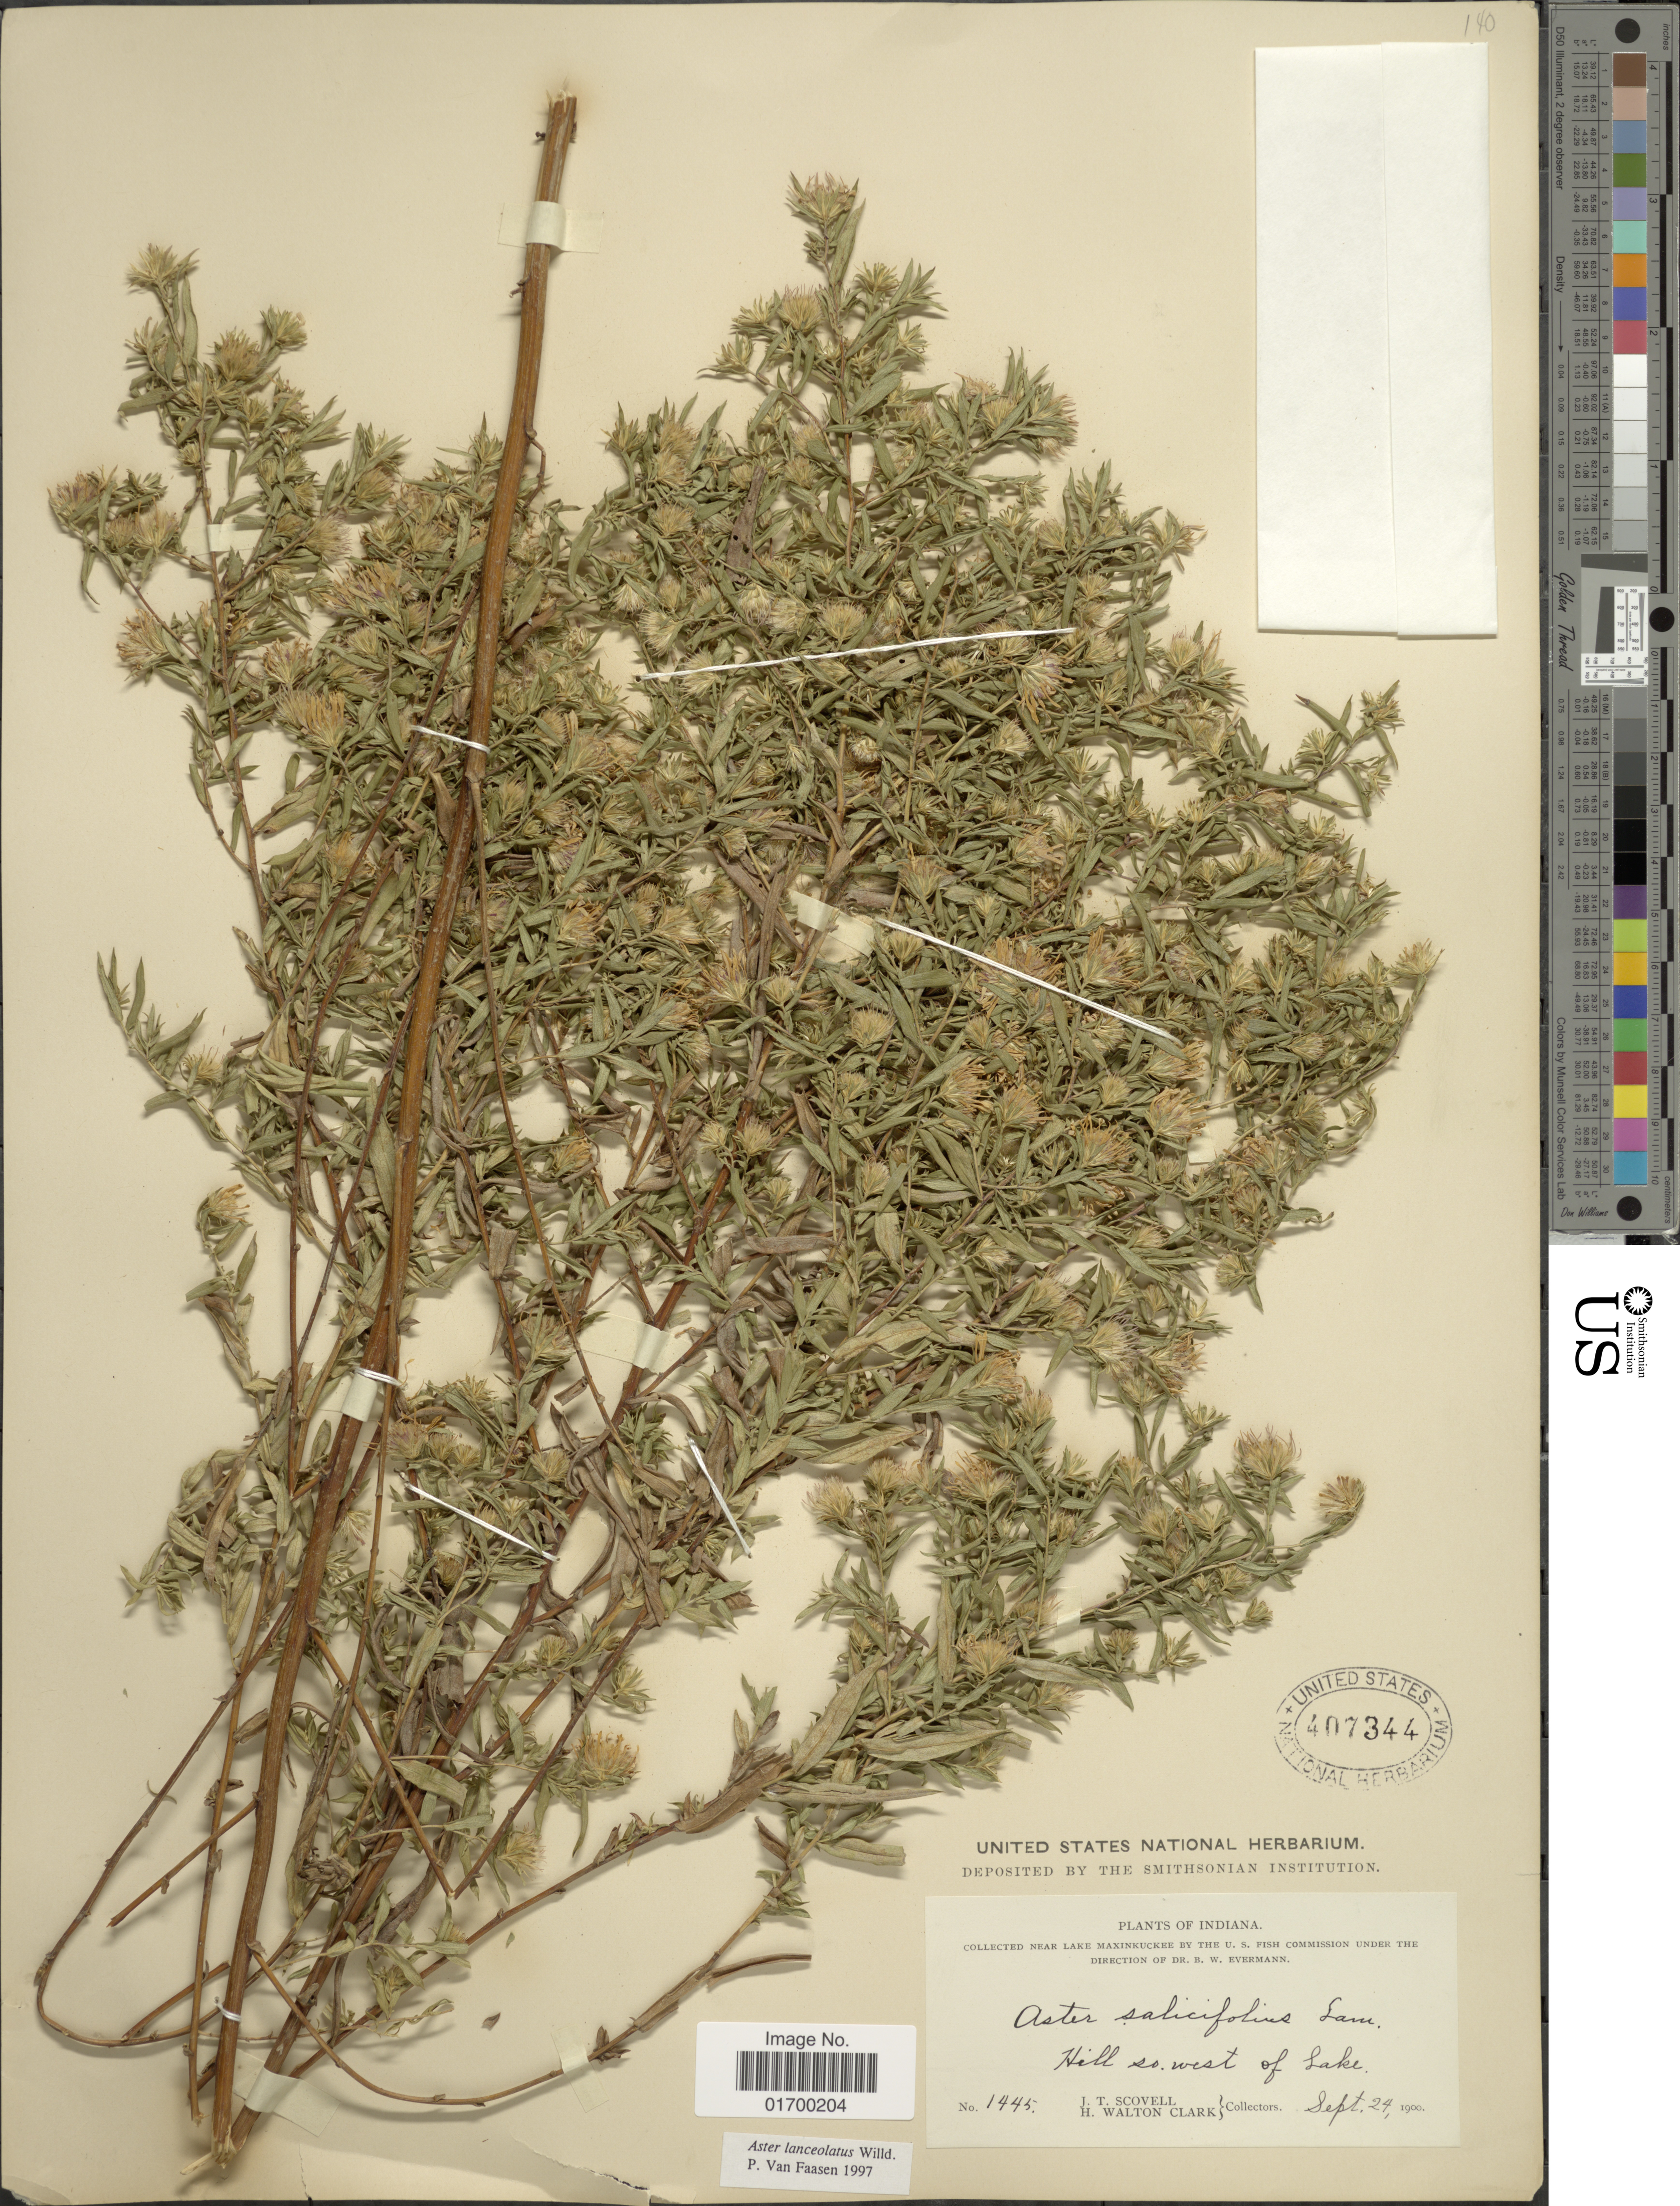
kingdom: Plantae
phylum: Tracheophyta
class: Magnoliopsida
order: Asterales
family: Asteraceae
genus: Symphyotrichum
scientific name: Symphyotrichum lanceolatum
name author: (Willd.) G.L. Nesom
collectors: J. T. Scovell & H. W. Clark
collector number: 1445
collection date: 1900-09-24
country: United States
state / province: Indiana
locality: Near Lake Maxinkuckee, Hill so.west of Lake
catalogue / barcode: US 407344